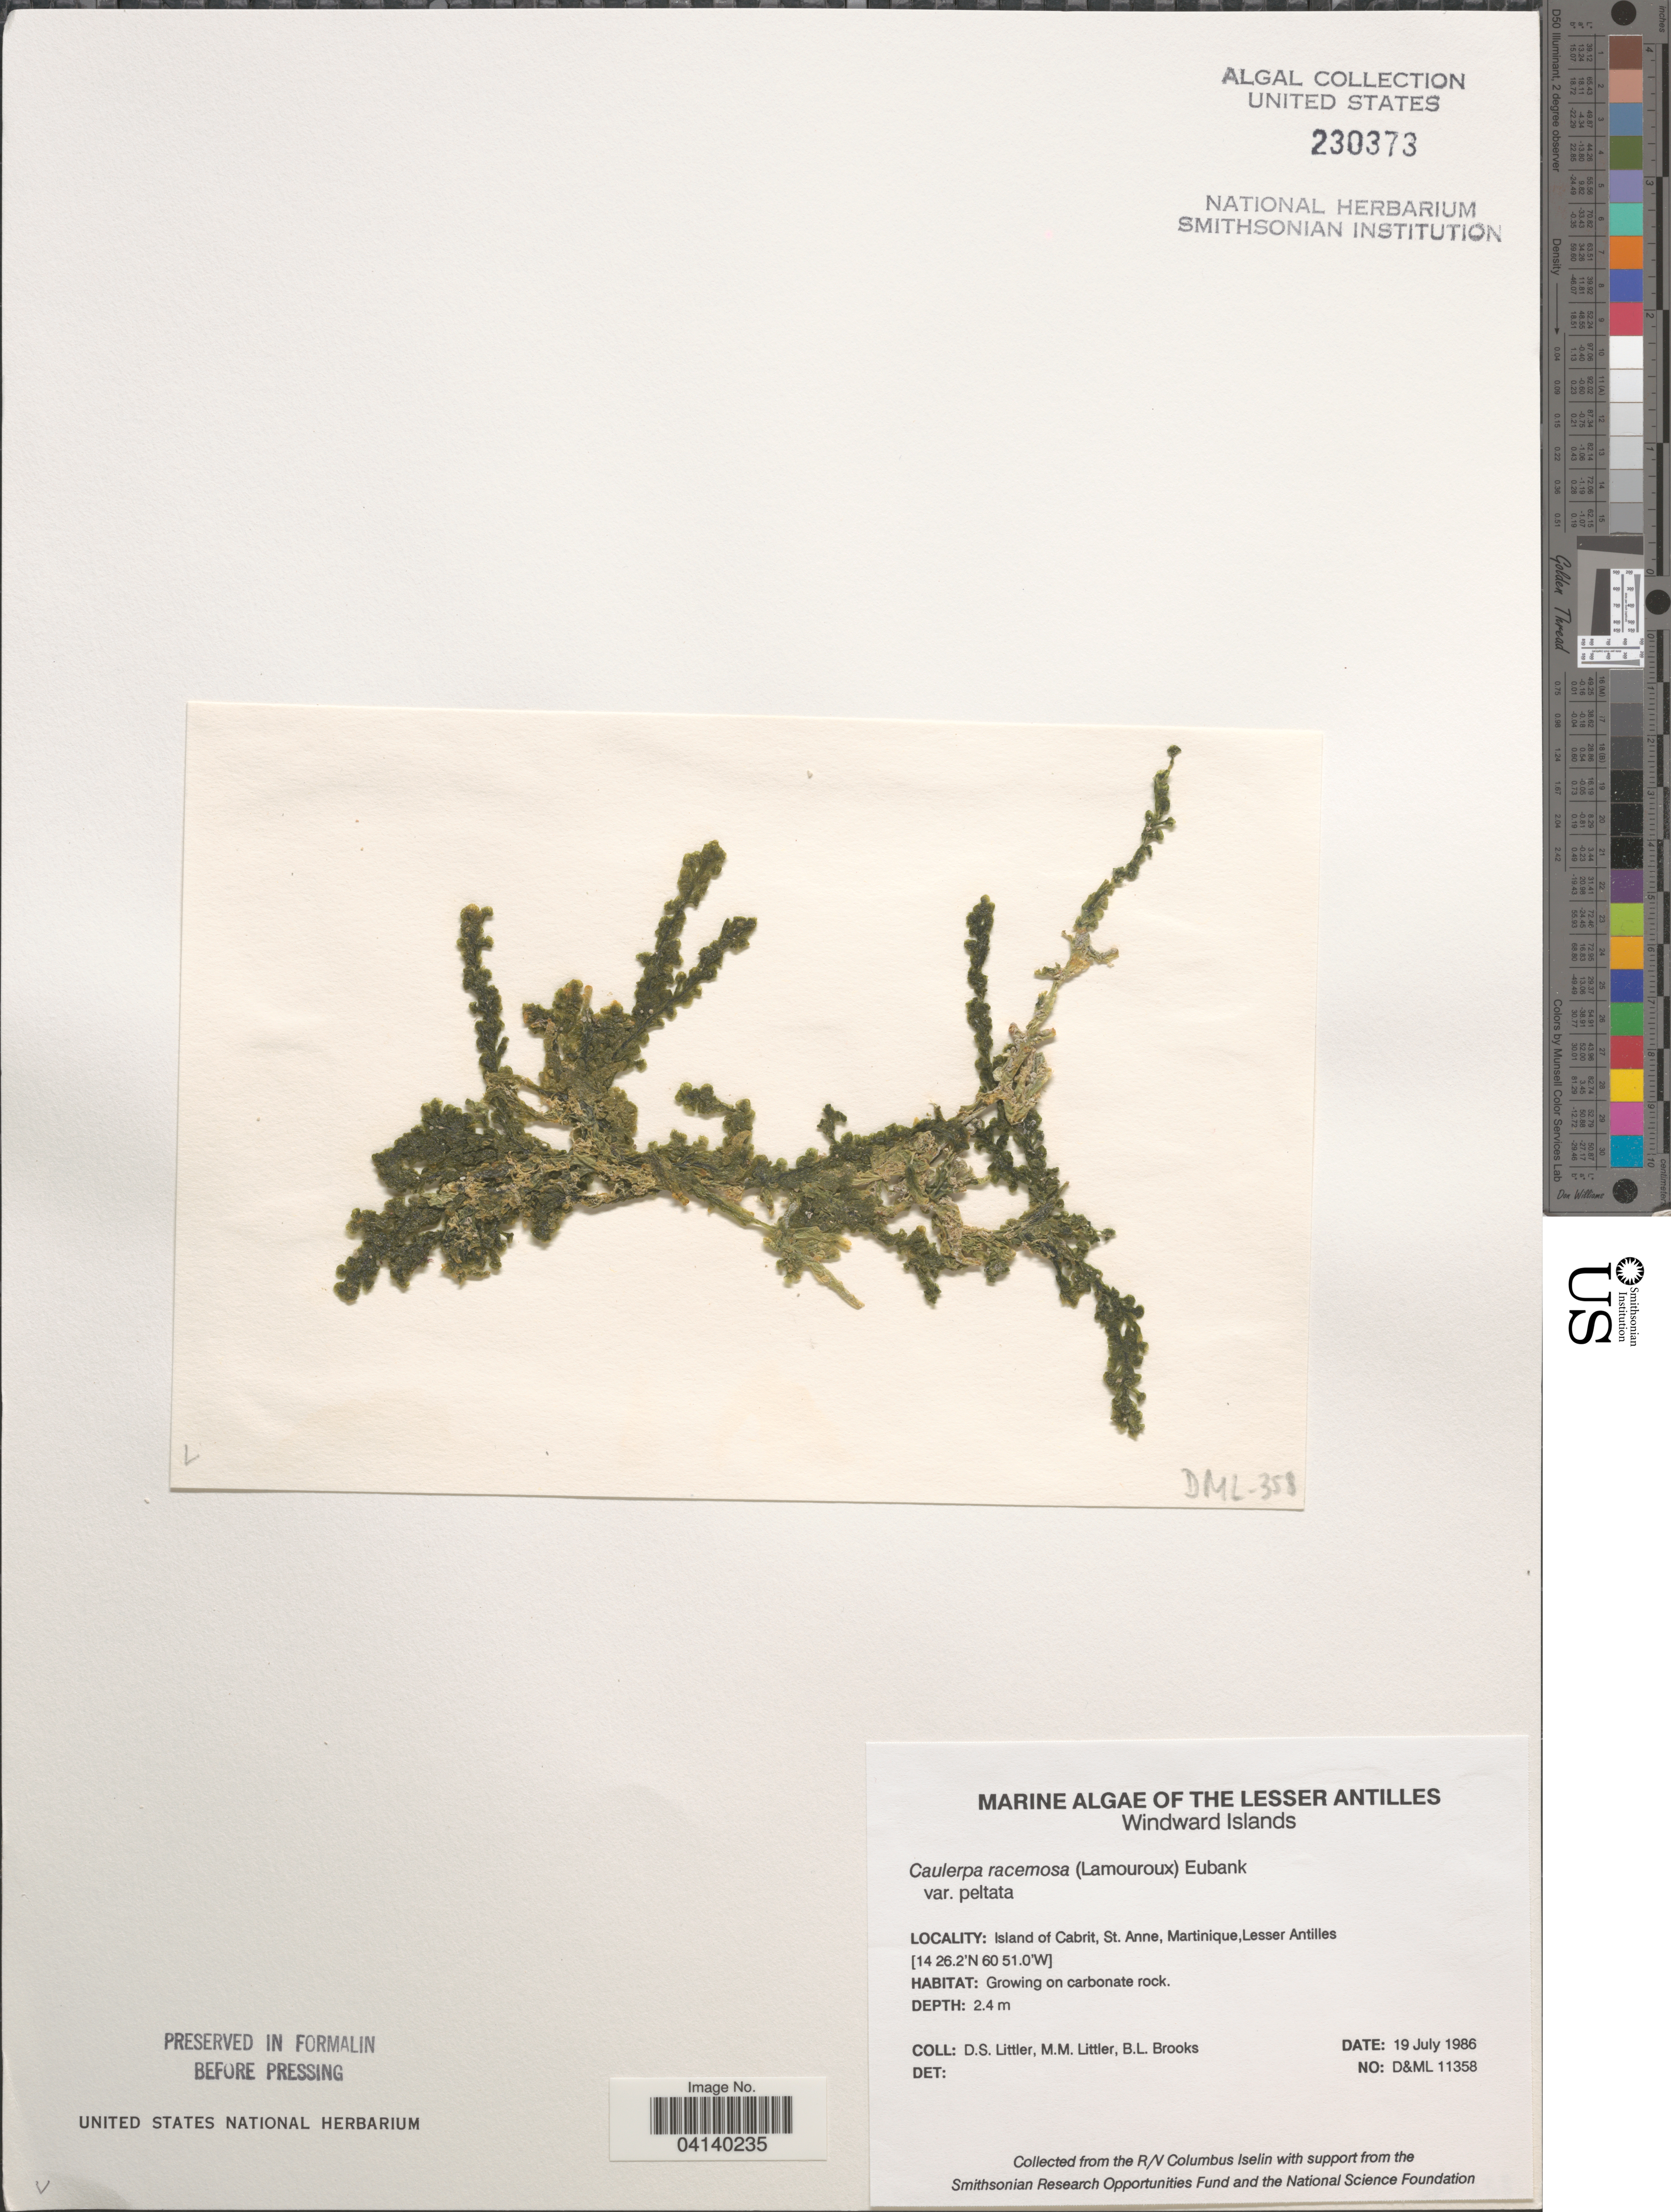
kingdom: Plantae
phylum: Chlorophyta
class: Ulvophyceae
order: Bryopsidales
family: Caulerpaceae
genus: Caulerpa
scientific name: Caulerpa racemosa var. peltata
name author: (J.V.Lamouroux) Eubank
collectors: D. S. Littler & B. Brooks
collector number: D&ML11358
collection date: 1986-07-19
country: Martinique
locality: Windward Islands. Island of Cabrit, St. Anne, Lesser Antilles.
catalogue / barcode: US 230373